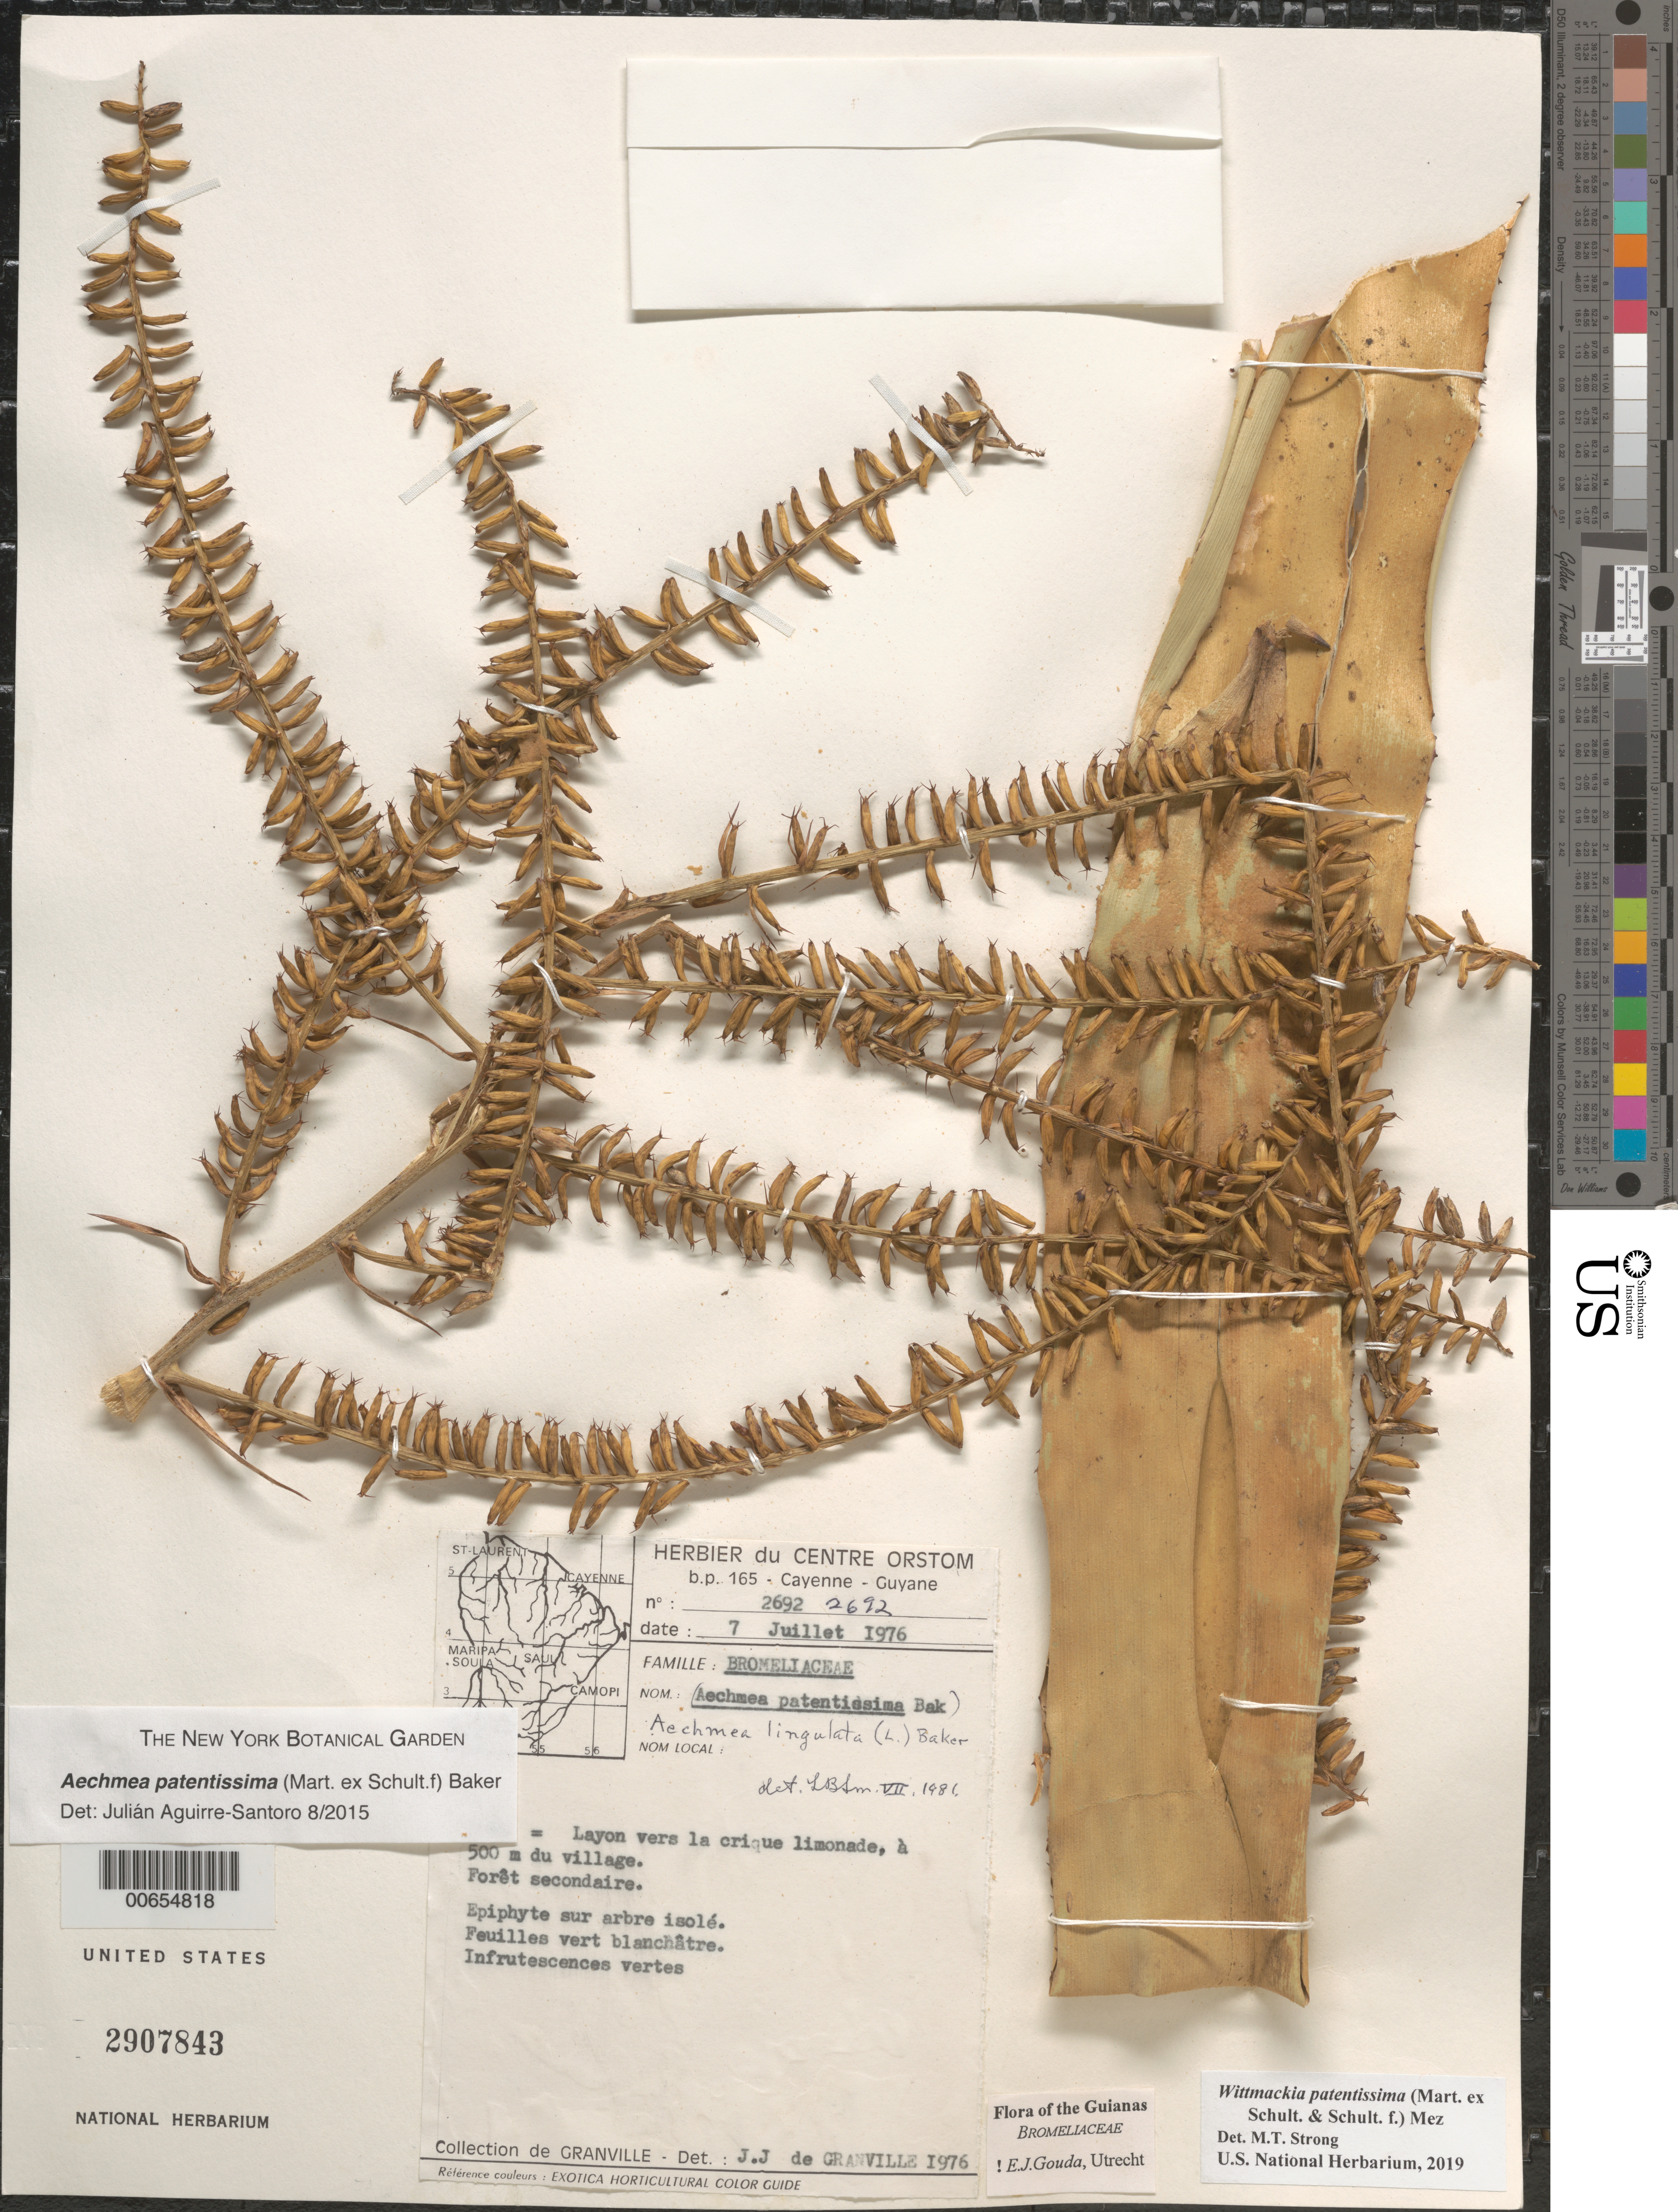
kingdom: Plantae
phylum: Tracheophyta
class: Liliopsida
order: Poales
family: Bromeliaceae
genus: Wittmackia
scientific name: Wittmackia patentissima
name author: (Mart. ex Schult. f.) Mez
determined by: Strong, Mark T., (BOT), Smithsonian Institution - National Museum of Natural History (UNITED STATES)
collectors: J.-J. de Granville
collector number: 2692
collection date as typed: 7-Jul-76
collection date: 1976-07-07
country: French Guiana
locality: Saül, Crique Limonade, 500 m du village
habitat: Secondary forest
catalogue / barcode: US 2907843